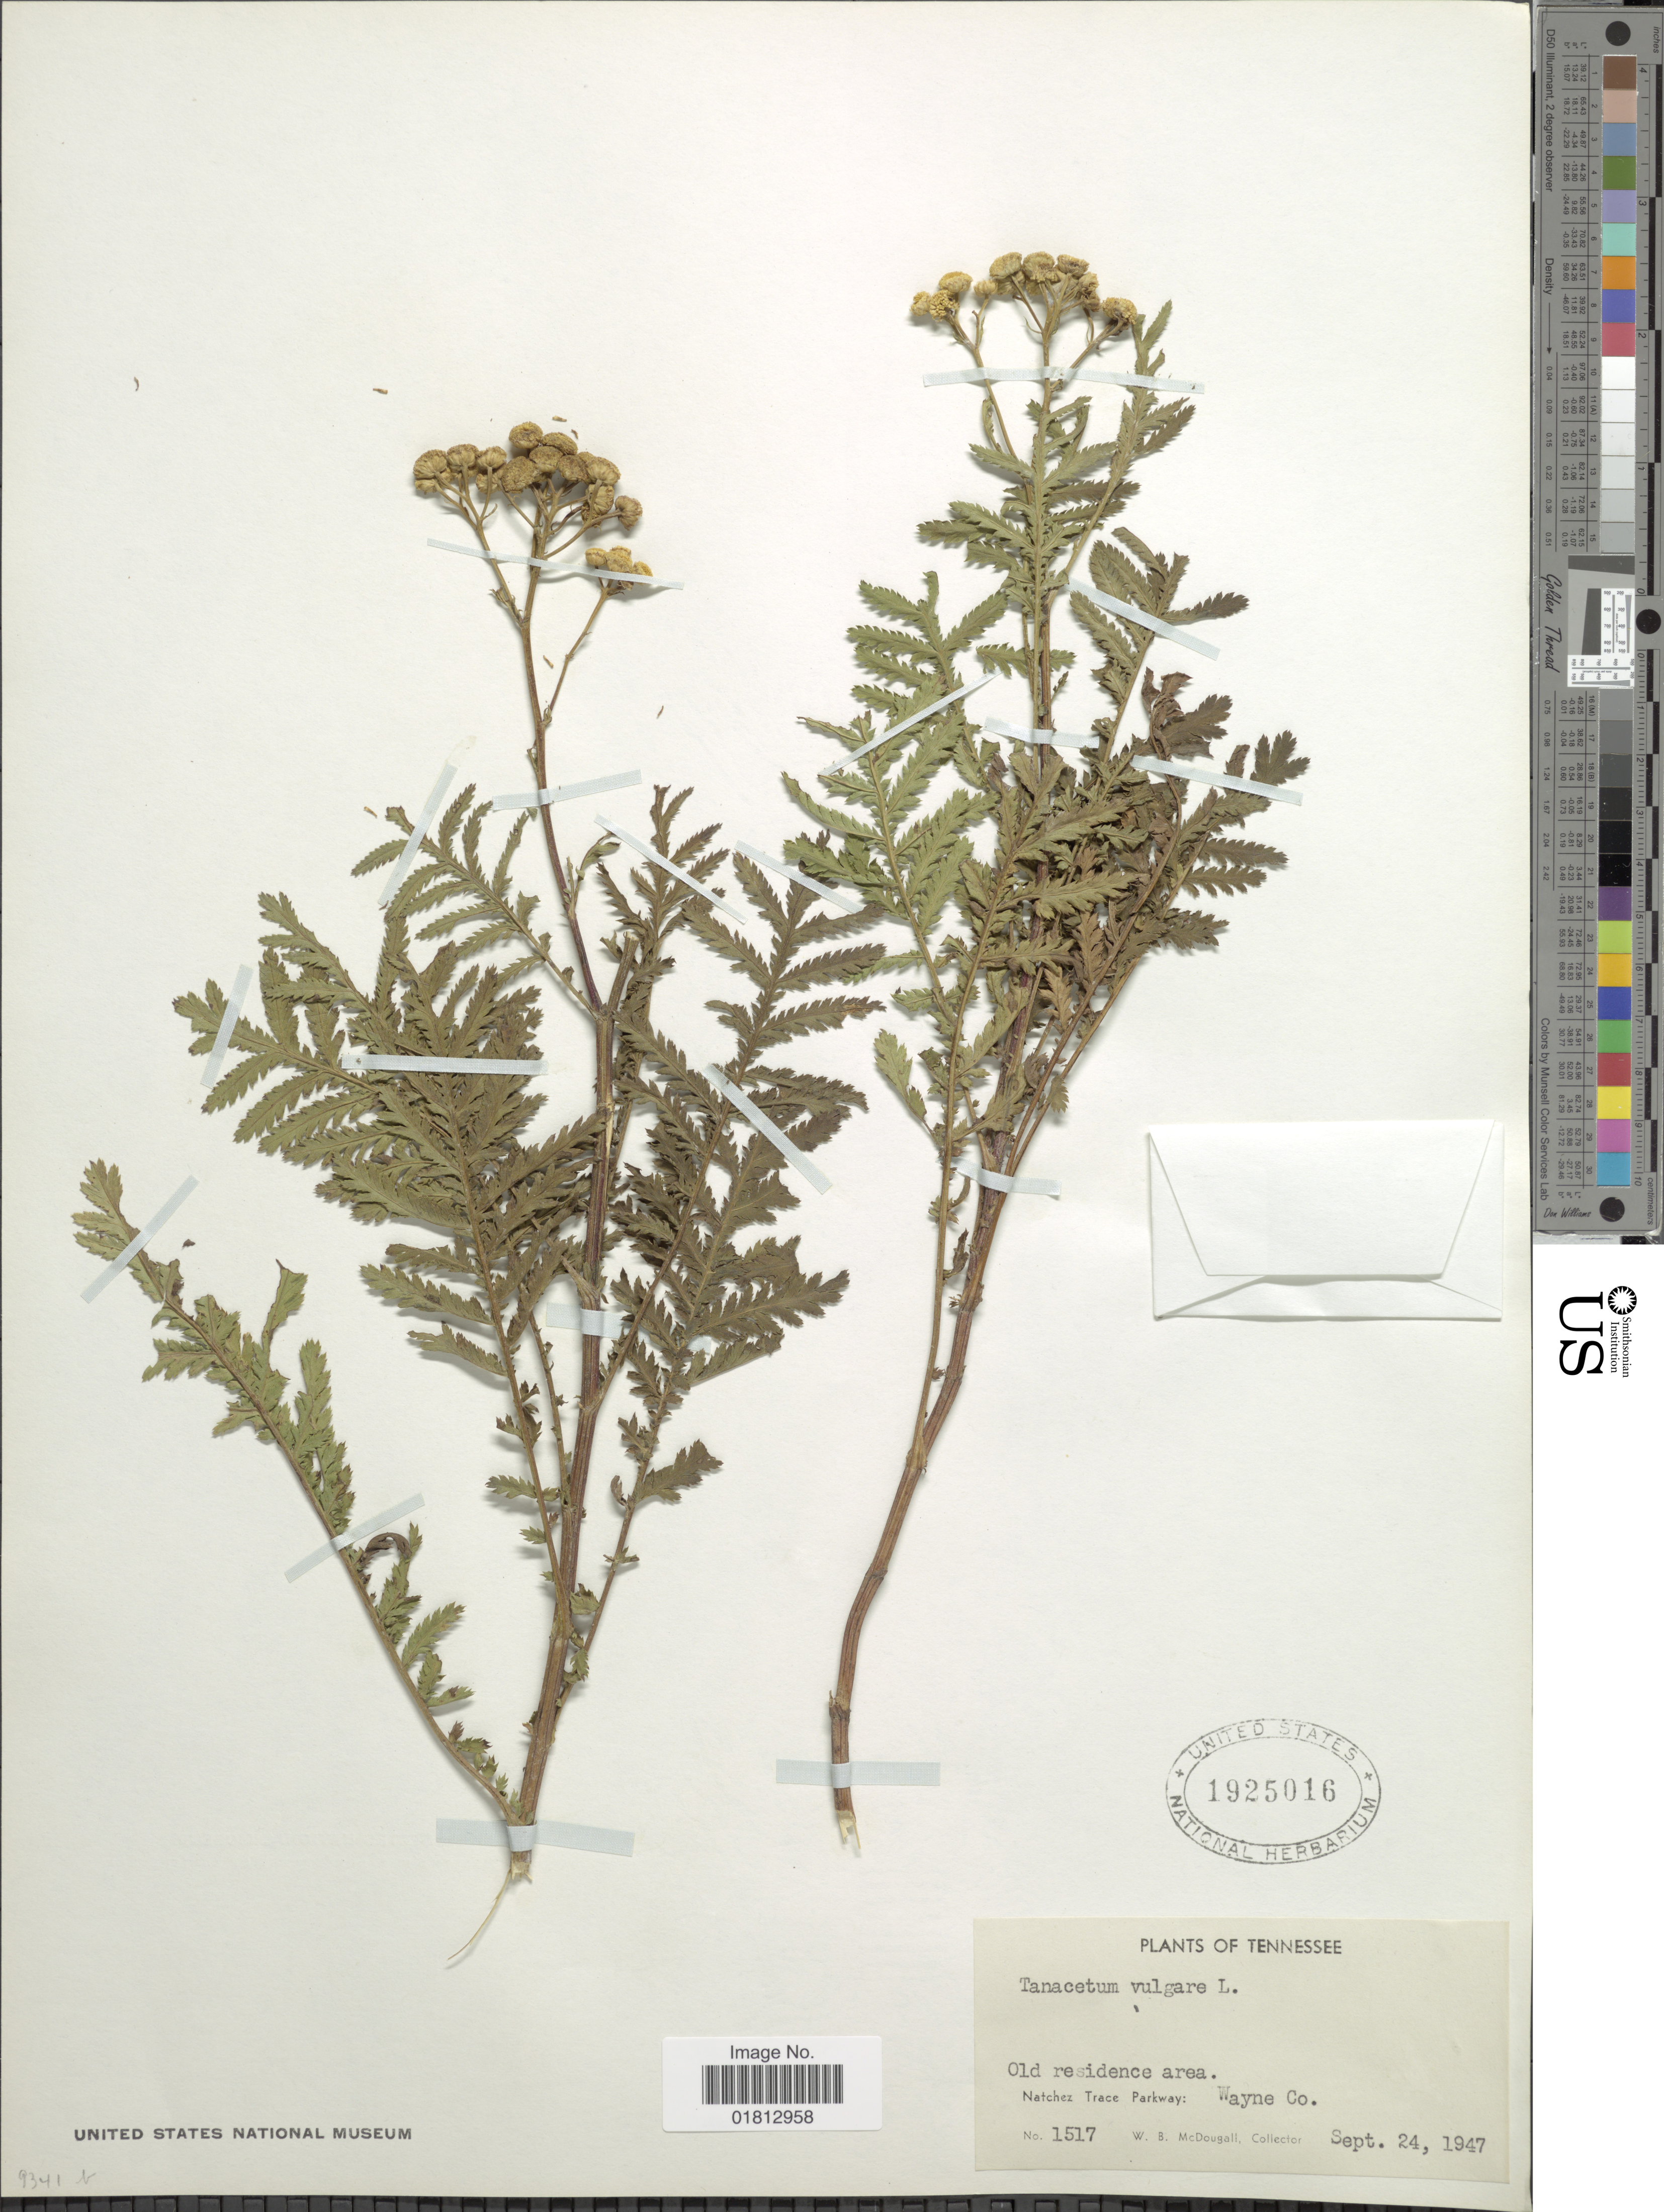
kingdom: Plantae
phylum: Tracheophyta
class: Magnoliopsida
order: Asterales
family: Asteraceae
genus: Tanacetum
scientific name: Tanacetum vulgare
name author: L.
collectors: W. B. McDougall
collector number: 1517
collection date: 1947-09-24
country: United States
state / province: Tennessee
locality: Natchez Trace Parkway, Wayne Co.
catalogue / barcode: US 1925016